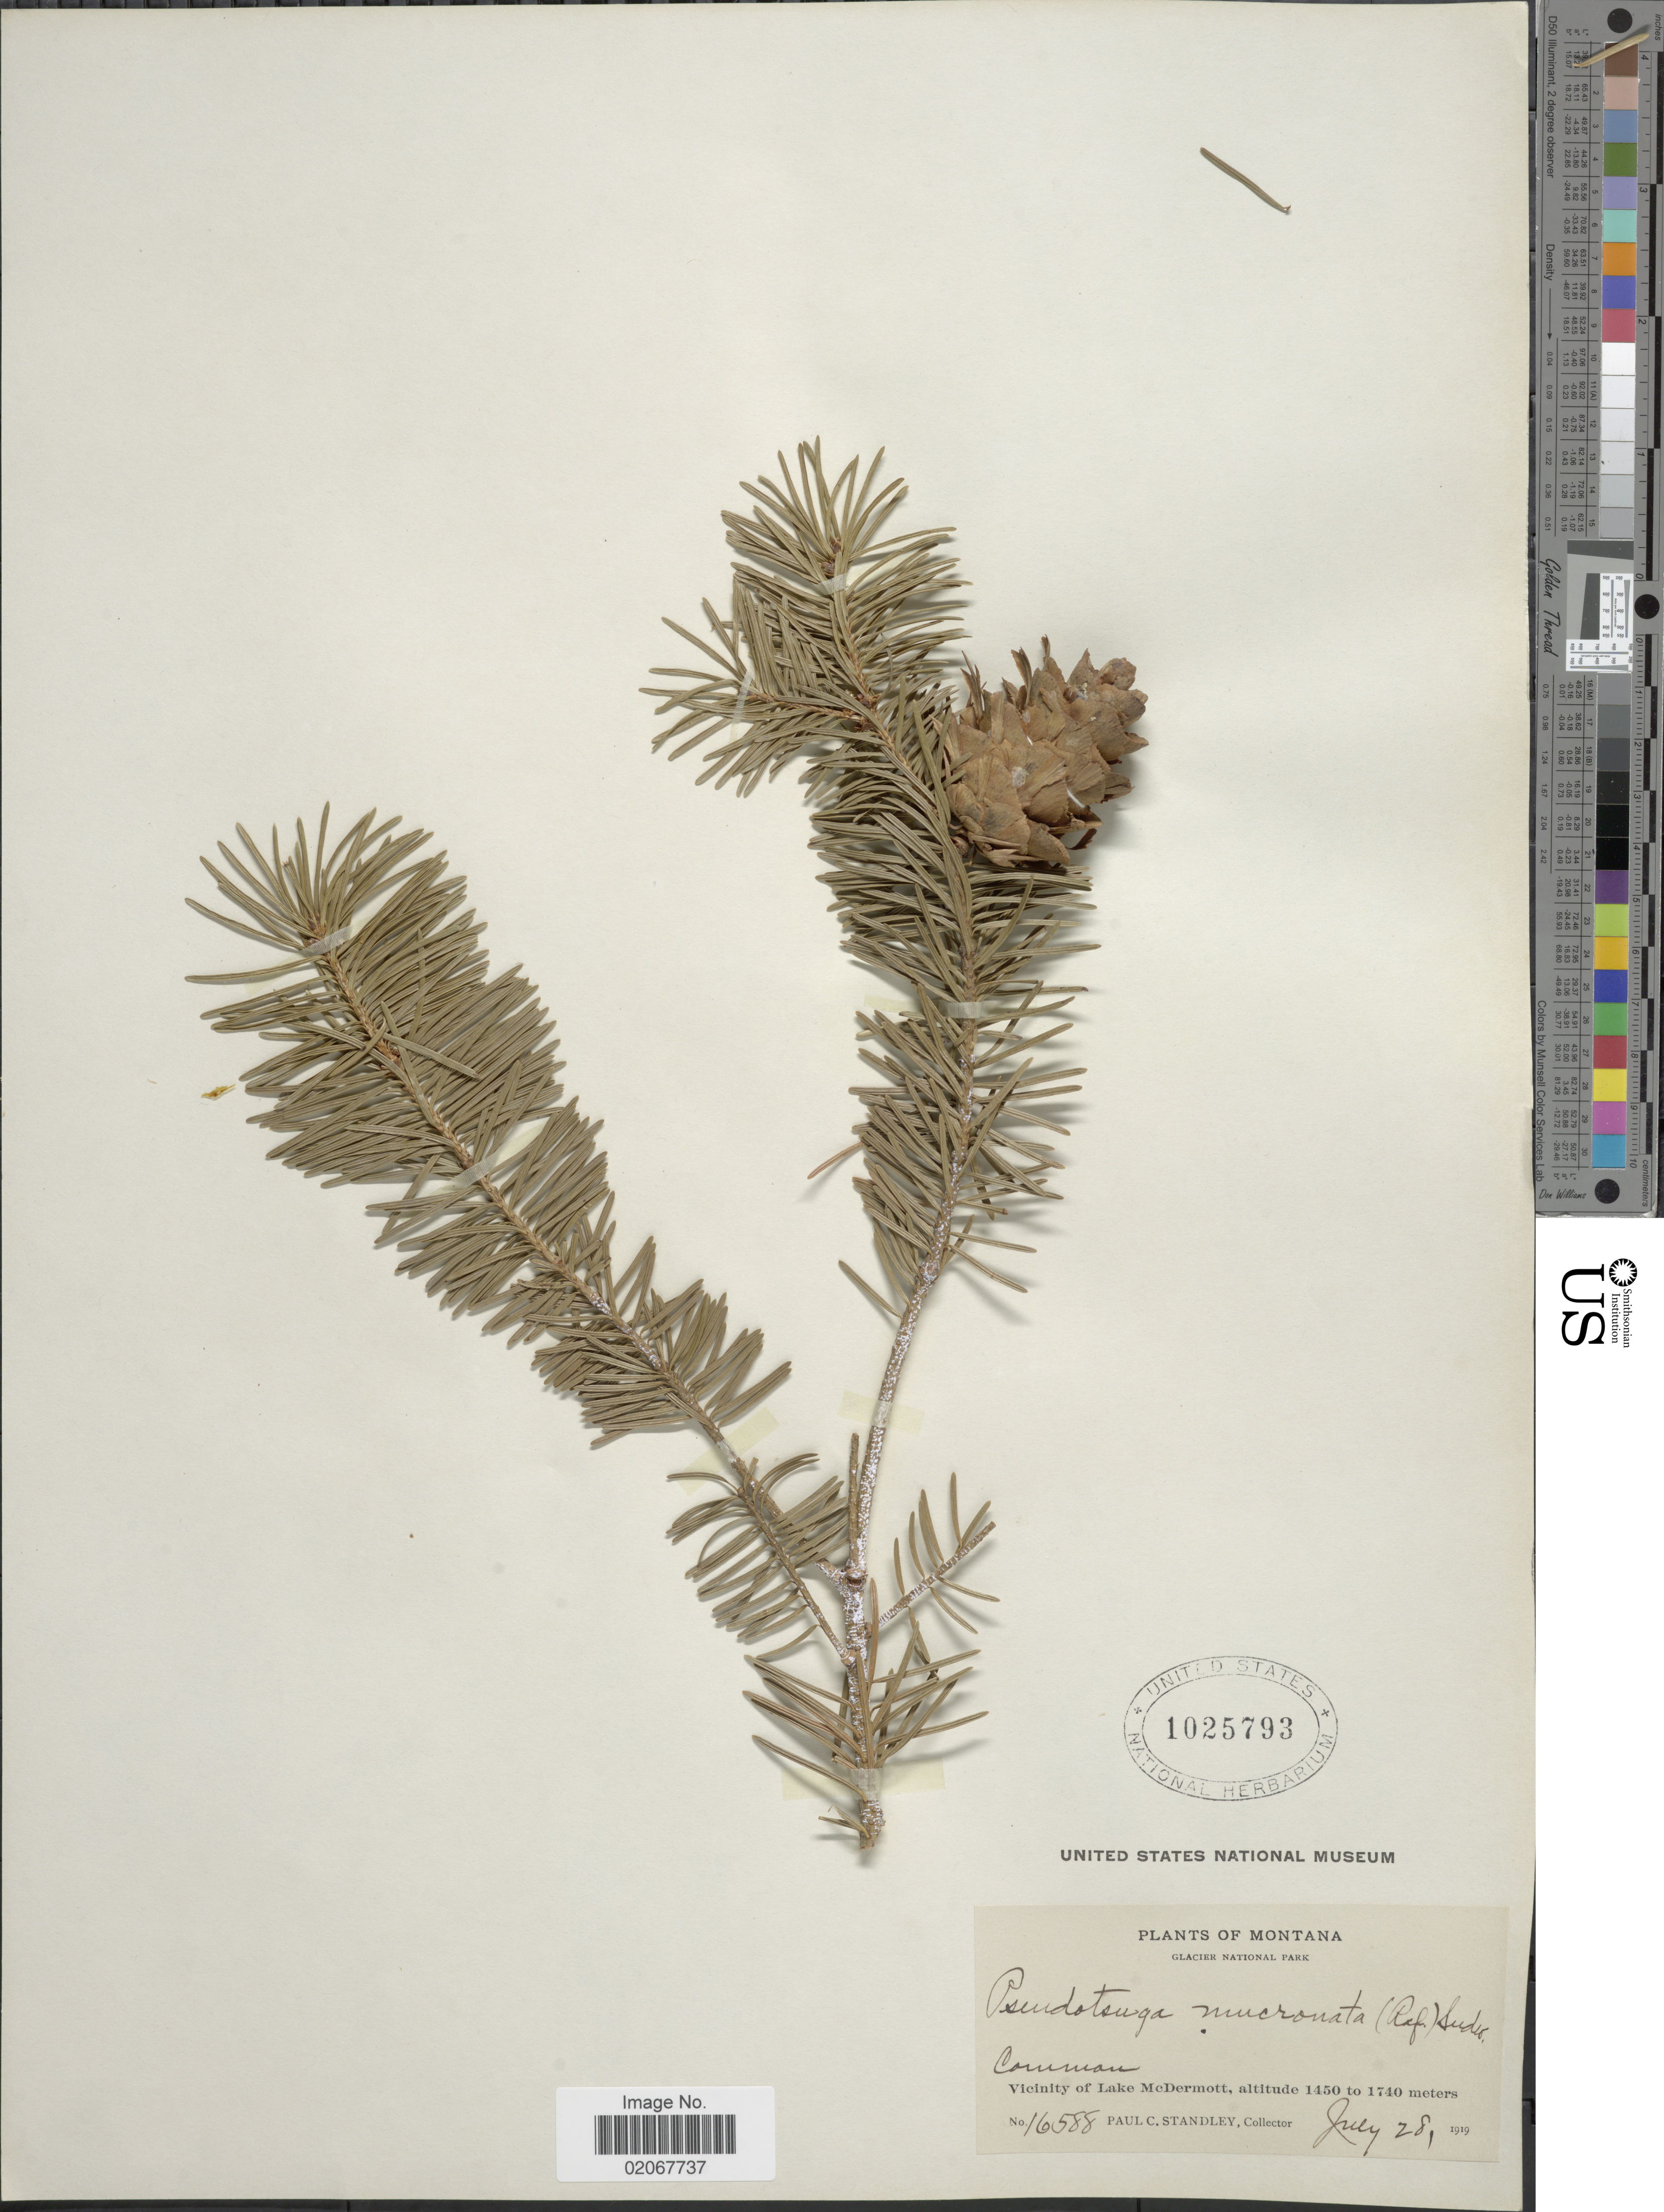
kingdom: Plantae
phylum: Tracheophyta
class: Pinopsida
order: Pinales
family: Pinaceae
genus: Pseudotsuga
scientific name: Pseudotsuga menziesii var. glauca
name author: (Beissn.) Franco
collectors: P. C. Standley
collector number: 16588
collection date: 1919-07-28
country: United States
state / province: Montana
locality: Glacier National Park. Vicinity of Lake McDermott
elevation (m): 1450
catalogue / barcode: US 1025793